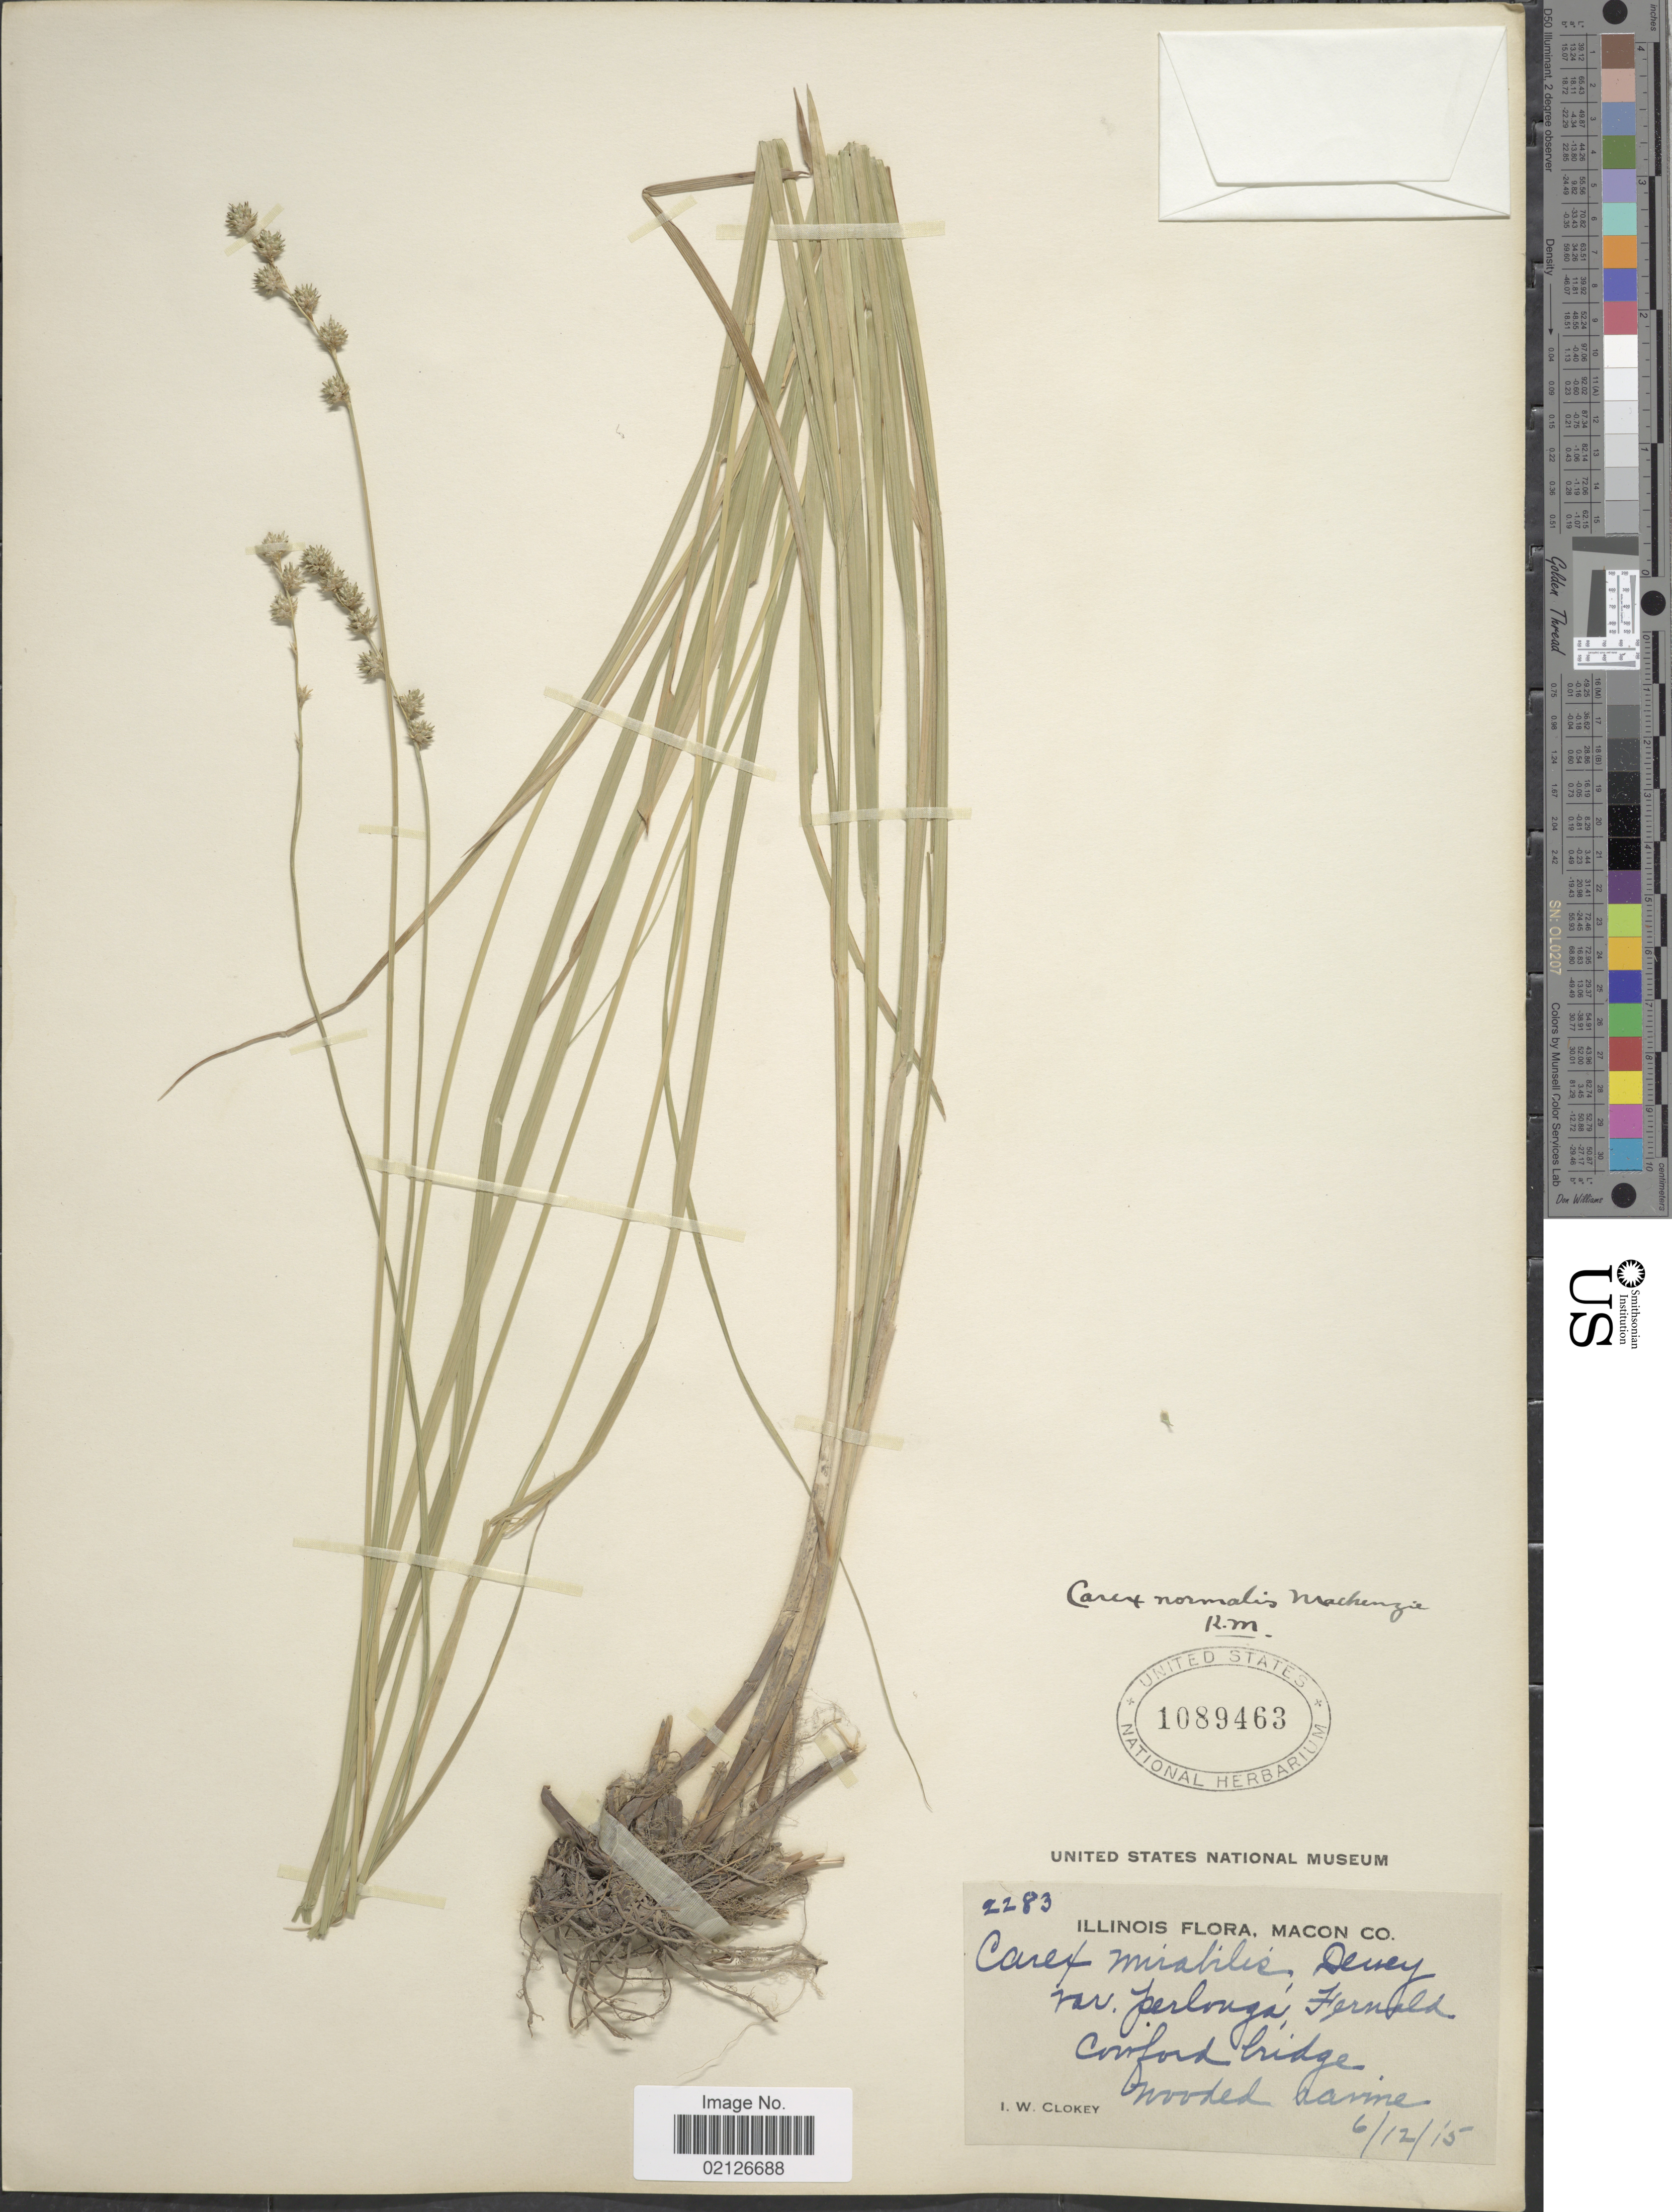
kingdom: Plantae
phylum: Tracheophyta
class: Liliopsida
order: Poales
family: Cyperaceae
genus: Carex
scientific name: Carex normalis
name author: Mack.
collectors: I. W. Clokey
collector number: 2283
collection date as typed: Transcribed d/m/y: 12/6/15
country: United States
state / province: Illinois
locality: Macon Co., Cowford bridge, wooded ravine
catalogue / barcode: US 1089463